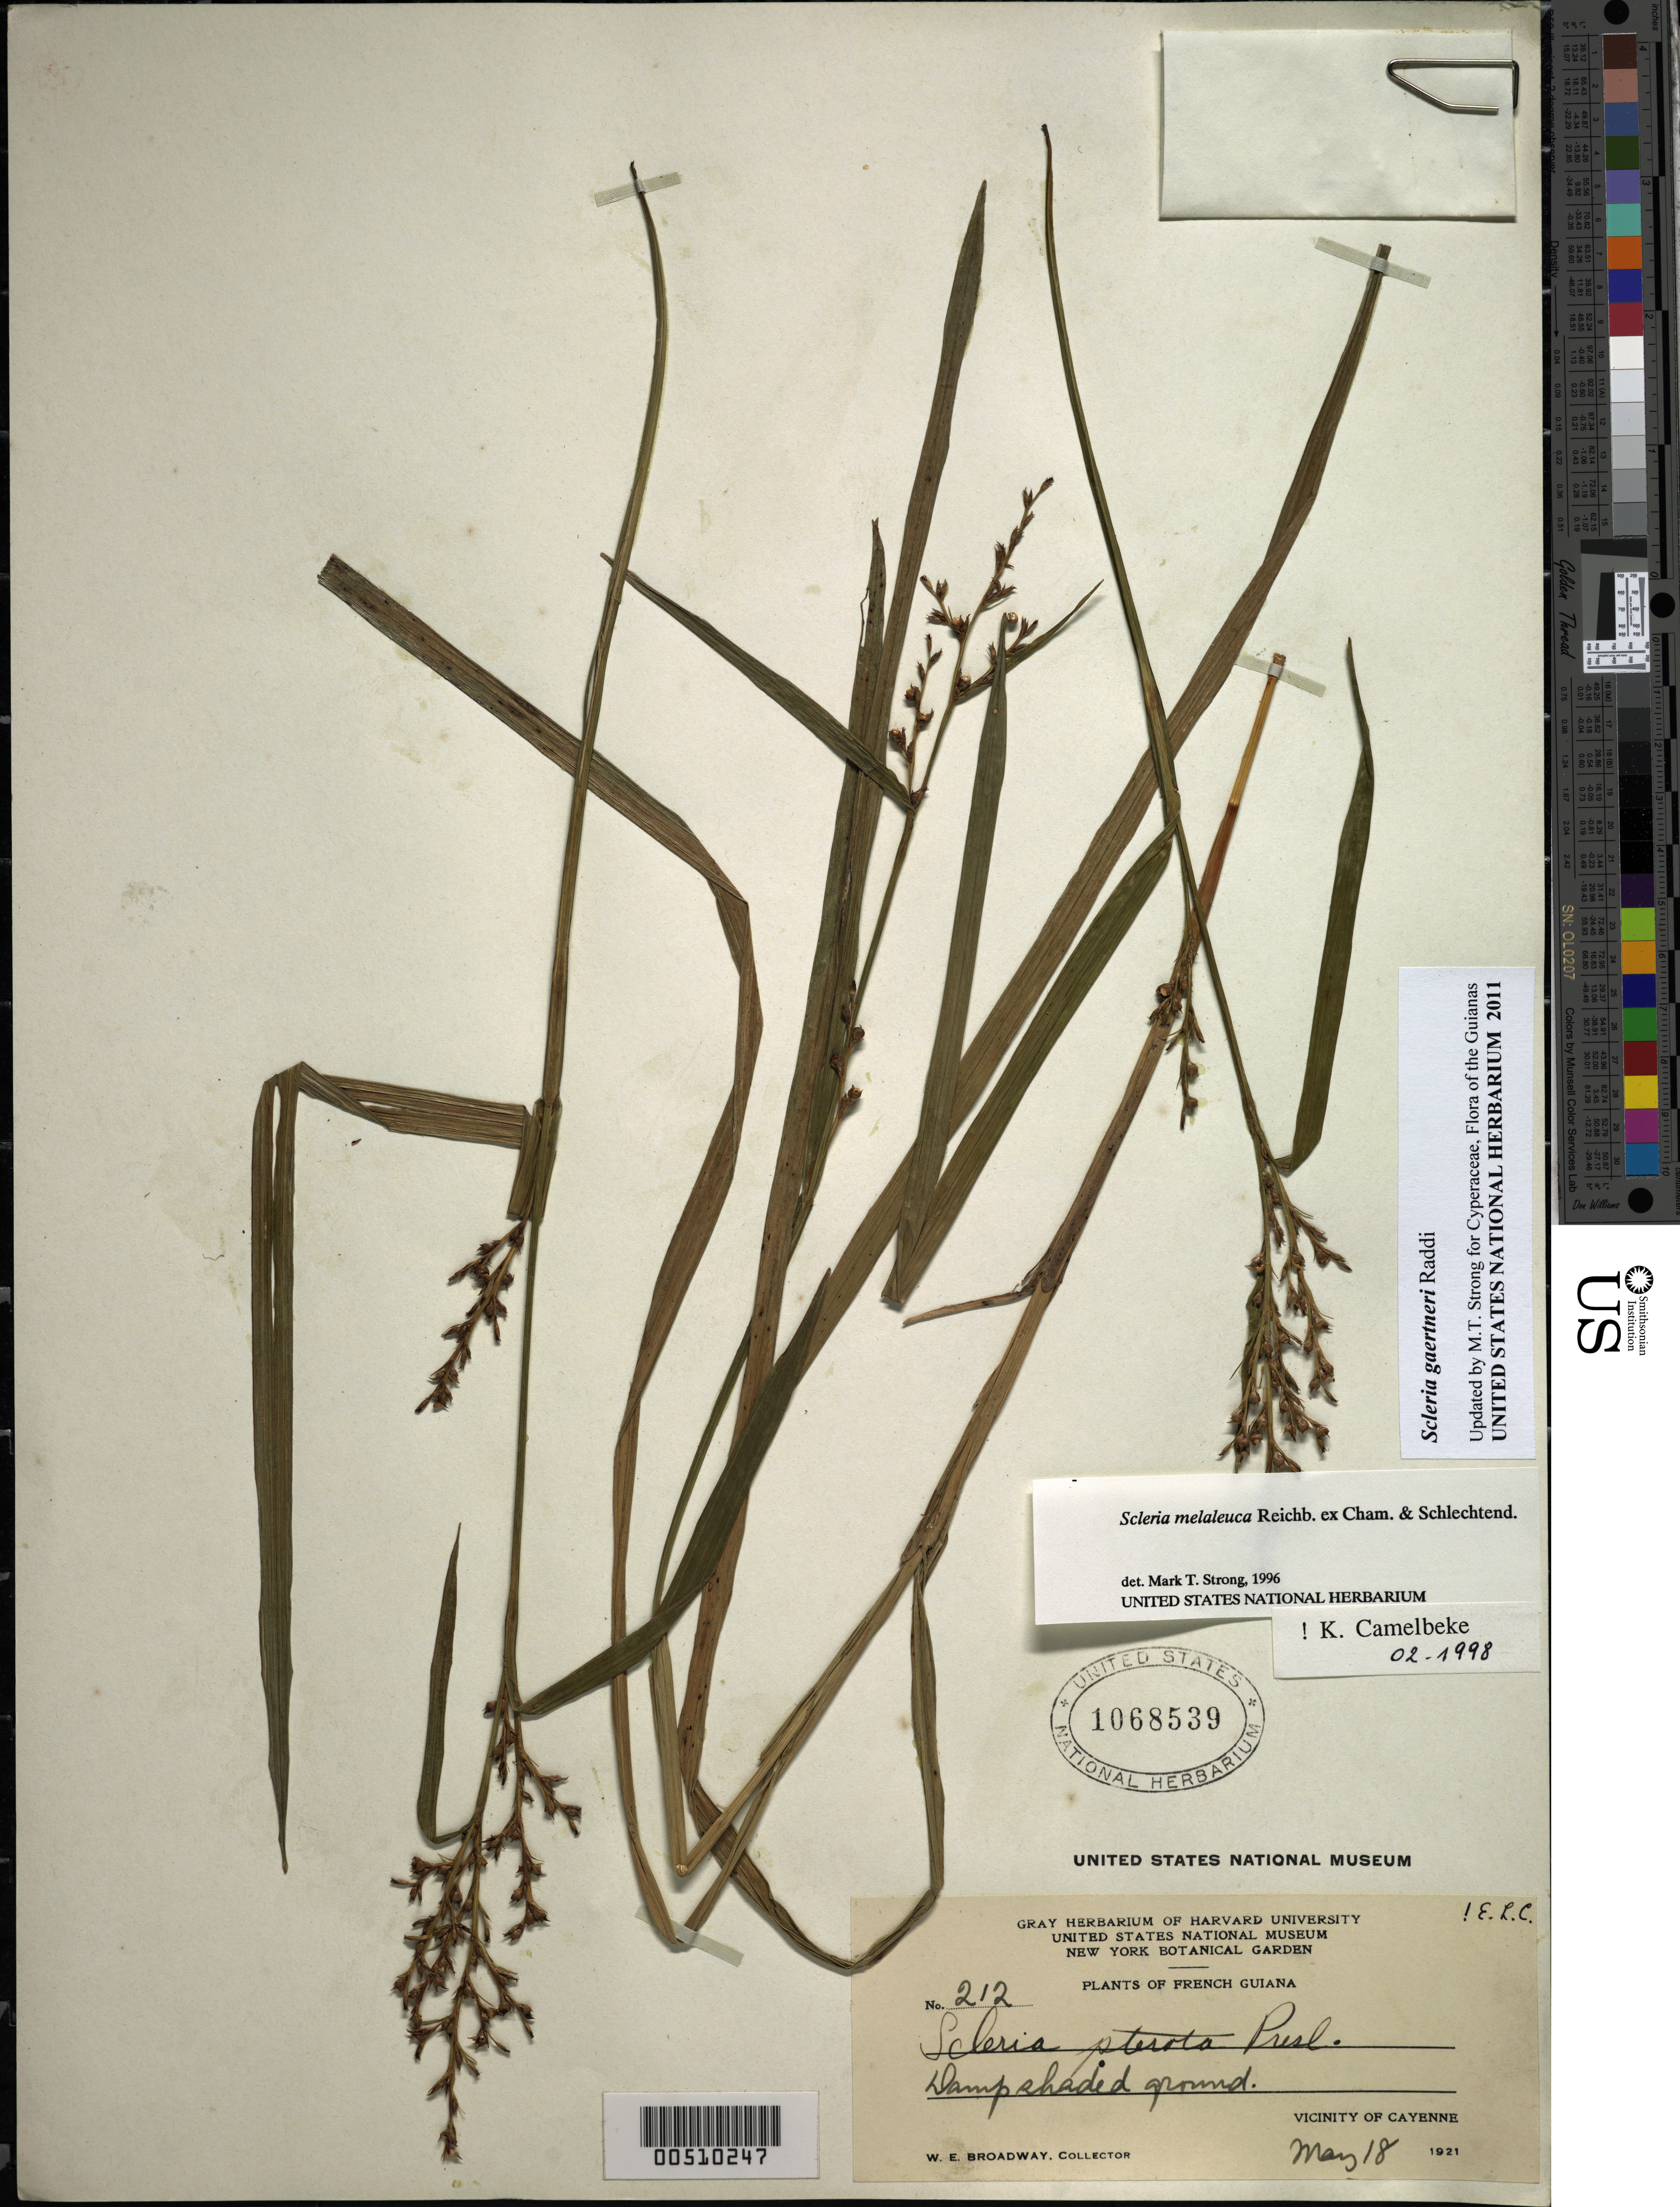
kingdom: Plantae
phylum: Tracheophyta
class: Liliopsida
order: Poales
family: Cyperaceae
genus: Scleria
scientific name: Scleria gaertneri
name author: Raddi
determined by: Strong, Mark T., (BOT), Smithsonian Institution - National Museum of Natural History (UNITED STATES)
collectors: W. E. Broadway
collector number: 212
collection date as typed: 18 May 1921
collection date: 1921-05-18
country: French Guiana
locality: Vicinity of Cayenne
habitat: Damp shaded ground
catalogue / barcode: US 1068539